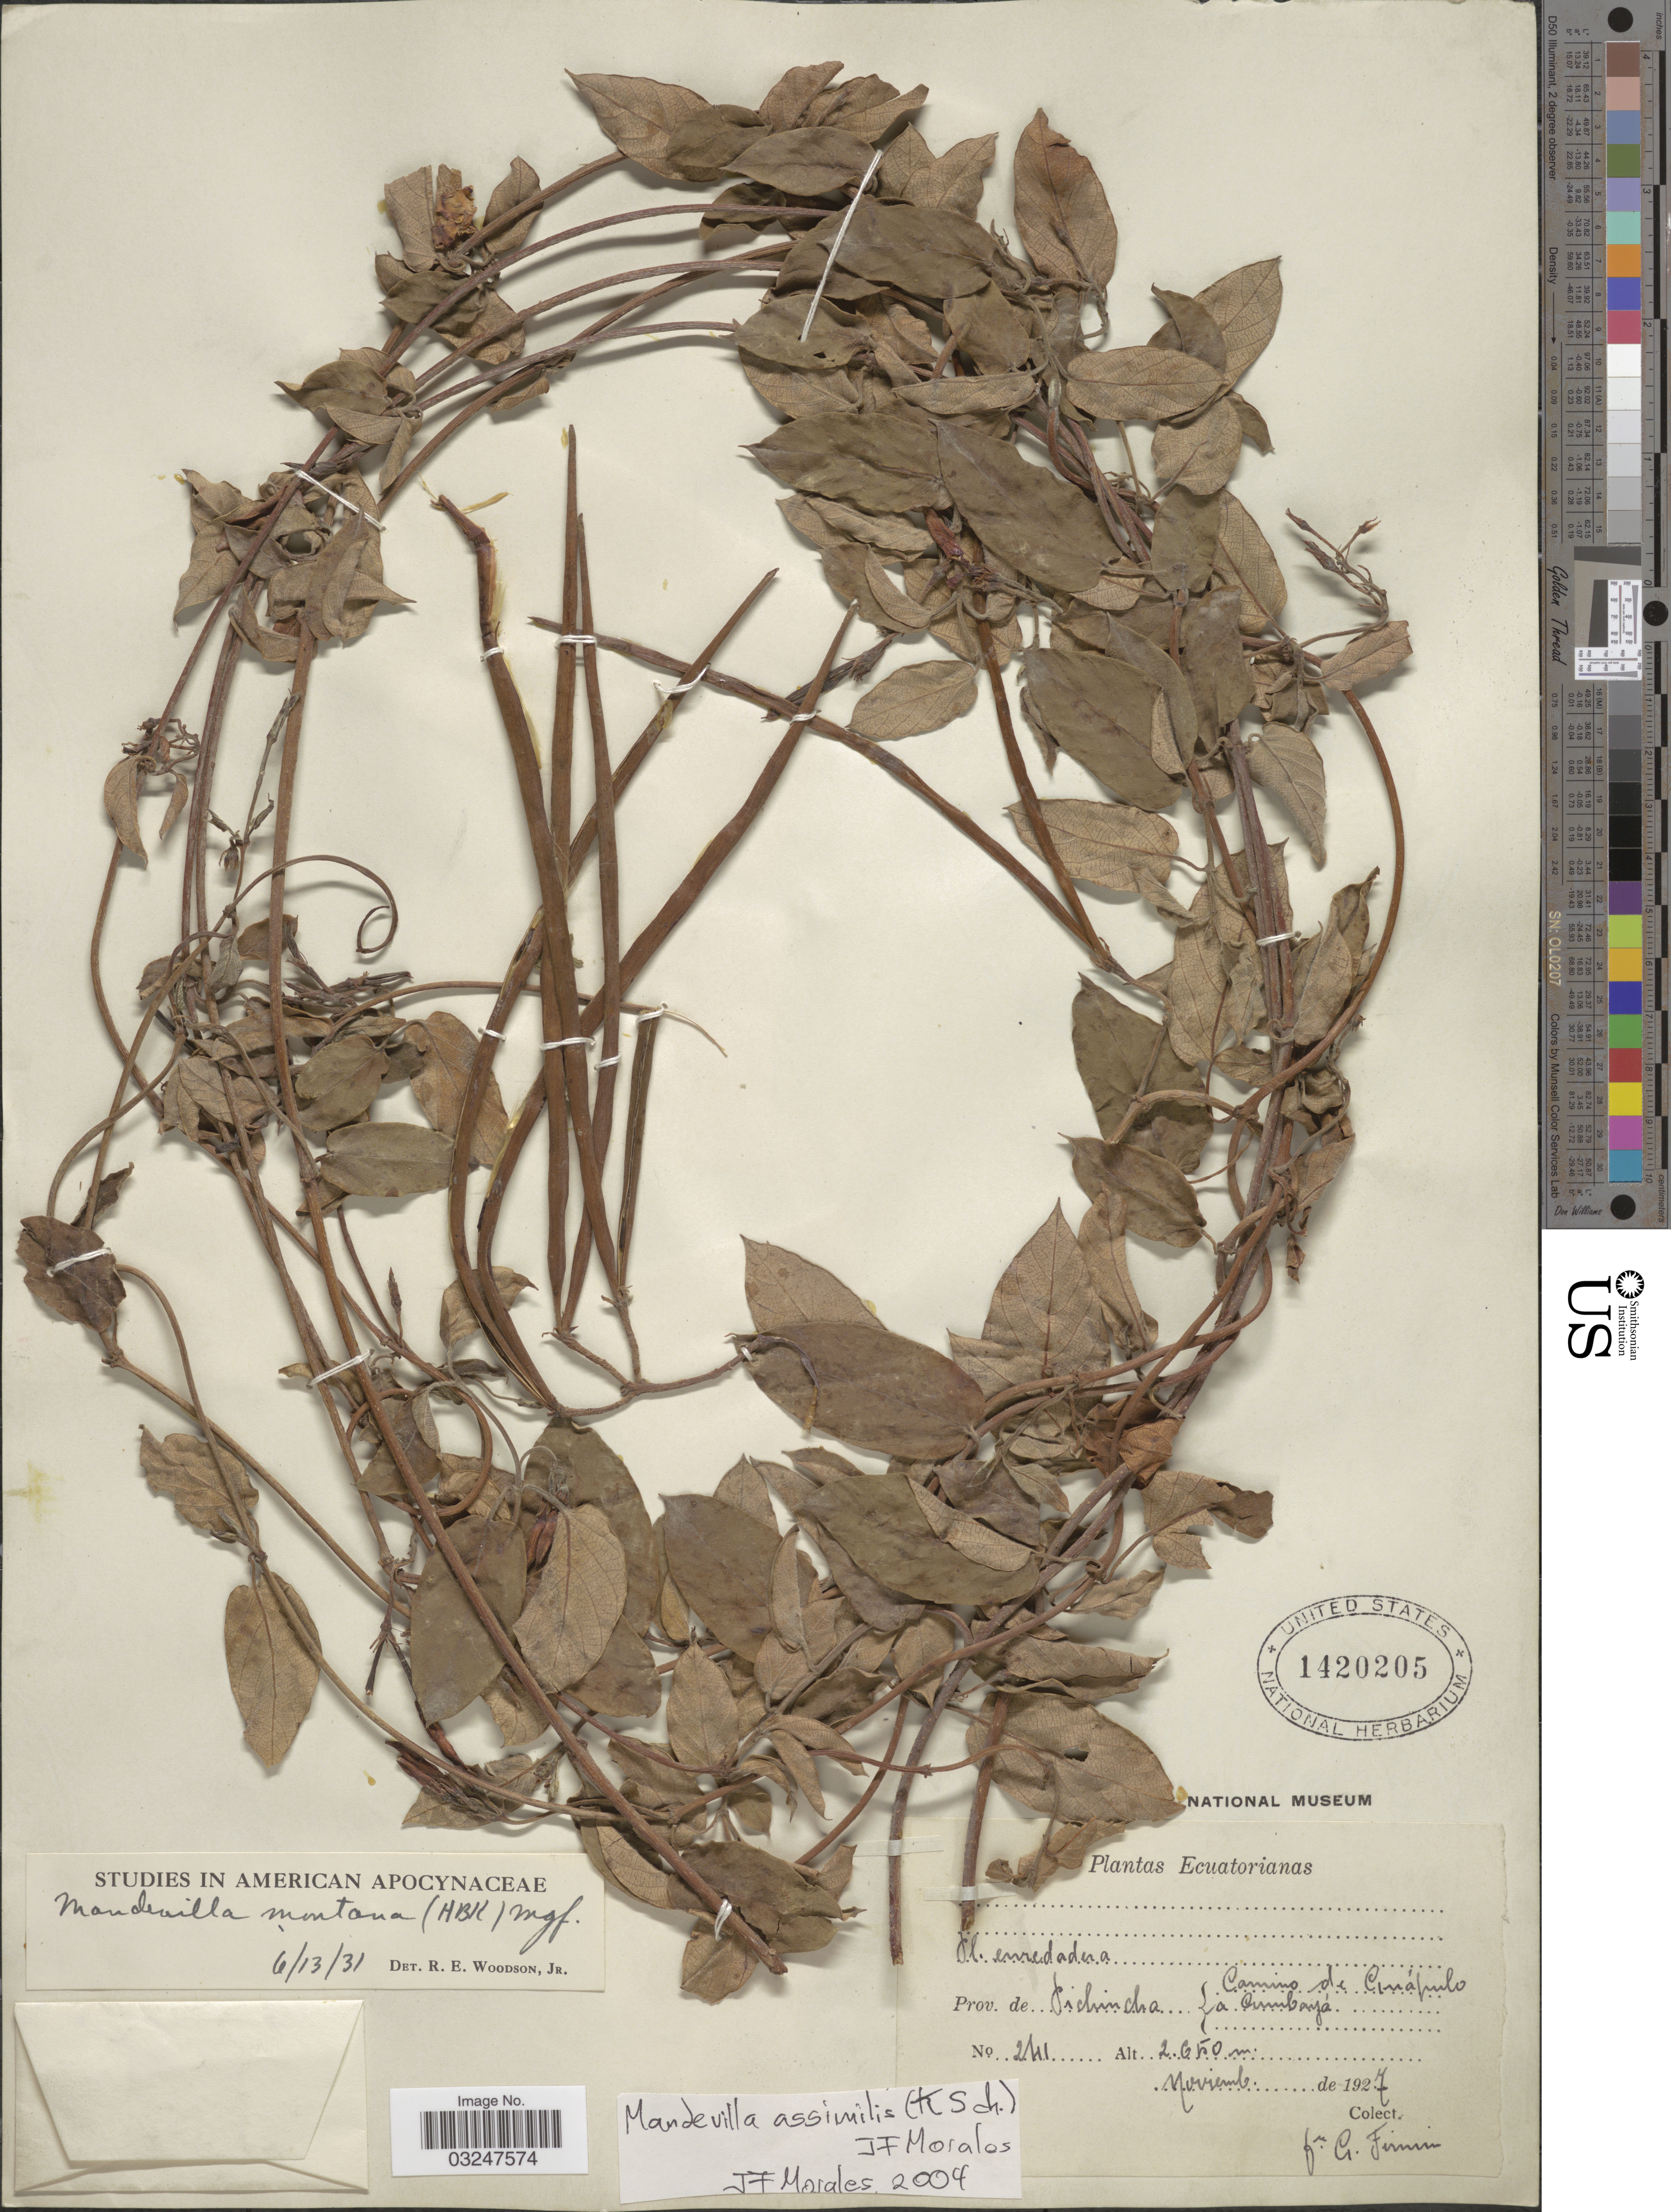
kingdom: Plantae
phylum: Tracheophyta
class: Magnoliopsida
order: Gentianales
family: Apocynaceae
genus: Mandevilla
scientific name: Mandevilla assimilis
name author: (K. Schum.) J.F. Morales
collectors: F. Firmin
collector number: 241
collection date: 1927-11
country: Ecuador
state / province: Pichincha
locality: Camino de Guápulo a Cumbayá.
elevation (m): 2050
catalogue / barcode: US 1420205